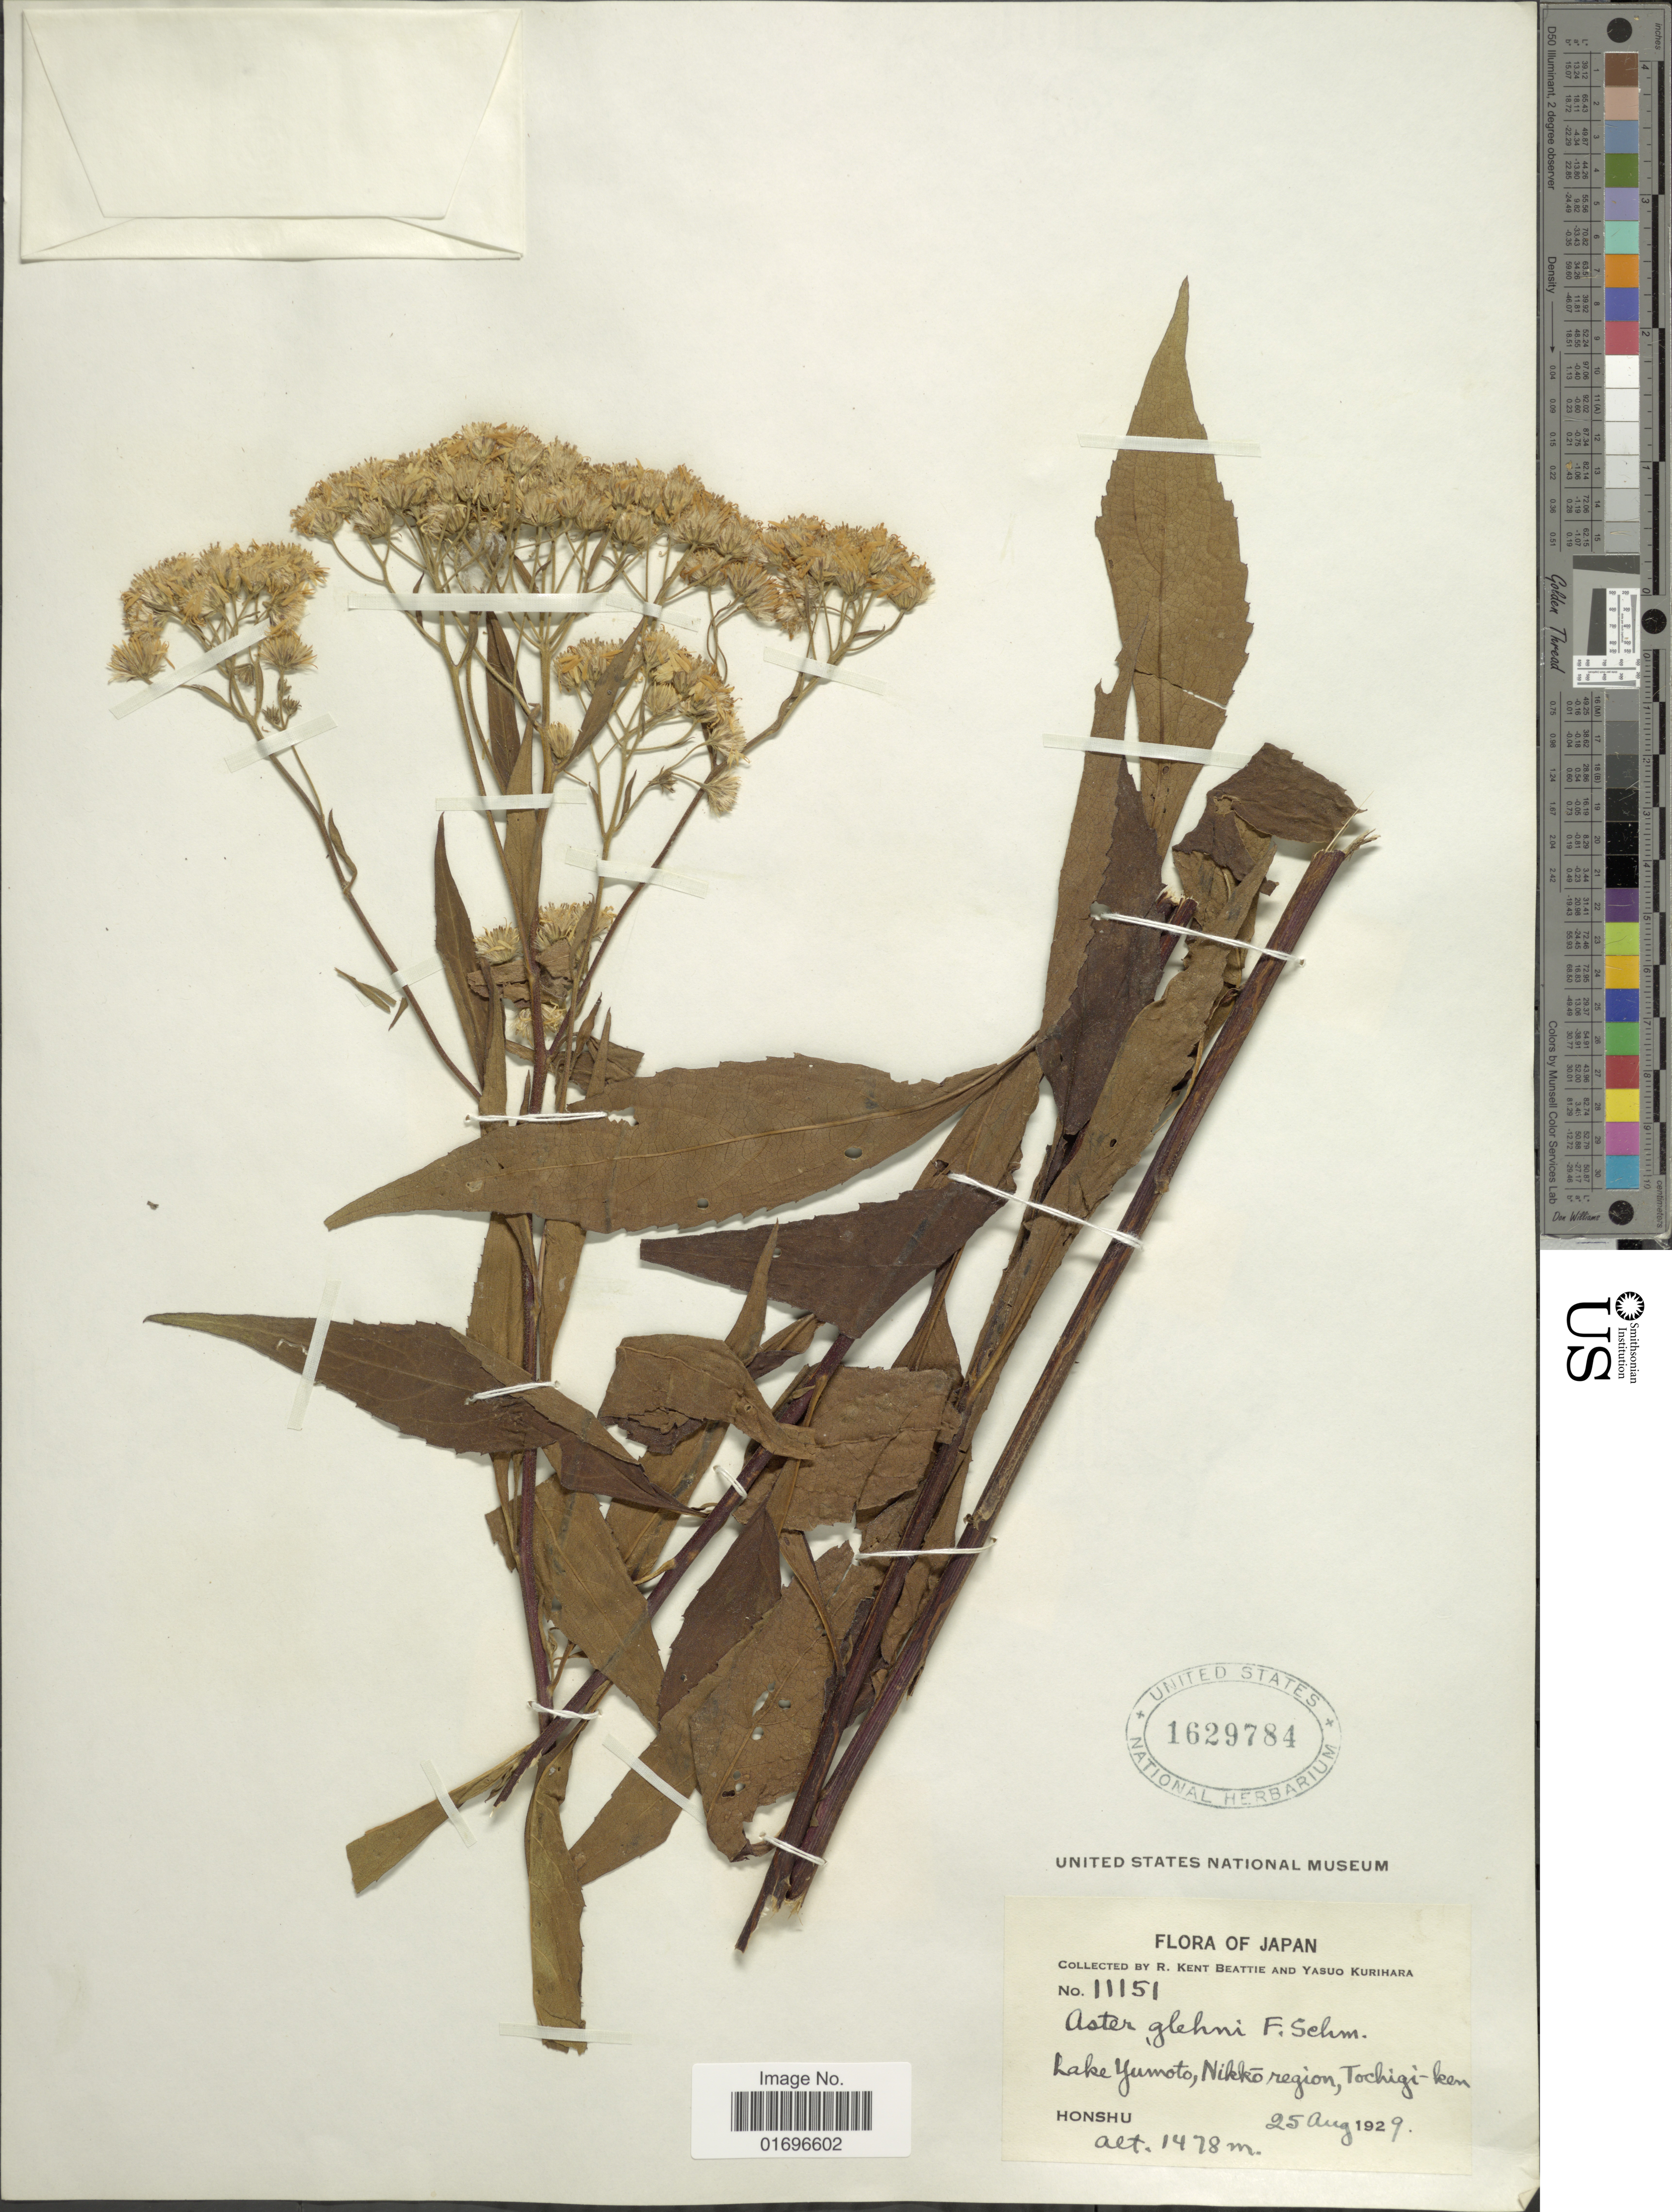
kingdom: Plantae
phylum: Tracheophyta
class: Magnoliopsida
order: Asterales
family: Asteraceae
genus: Aster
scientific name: Aster glehnii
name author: F. Schmidt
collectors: R. K. Beattie & Y. Kurihara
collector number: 11151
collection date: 1929-08-25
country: Japan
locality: Lake Yumoto, Nikkö region, Tochigi-ken. Honshu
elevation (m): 1478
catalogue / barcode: US 1629784